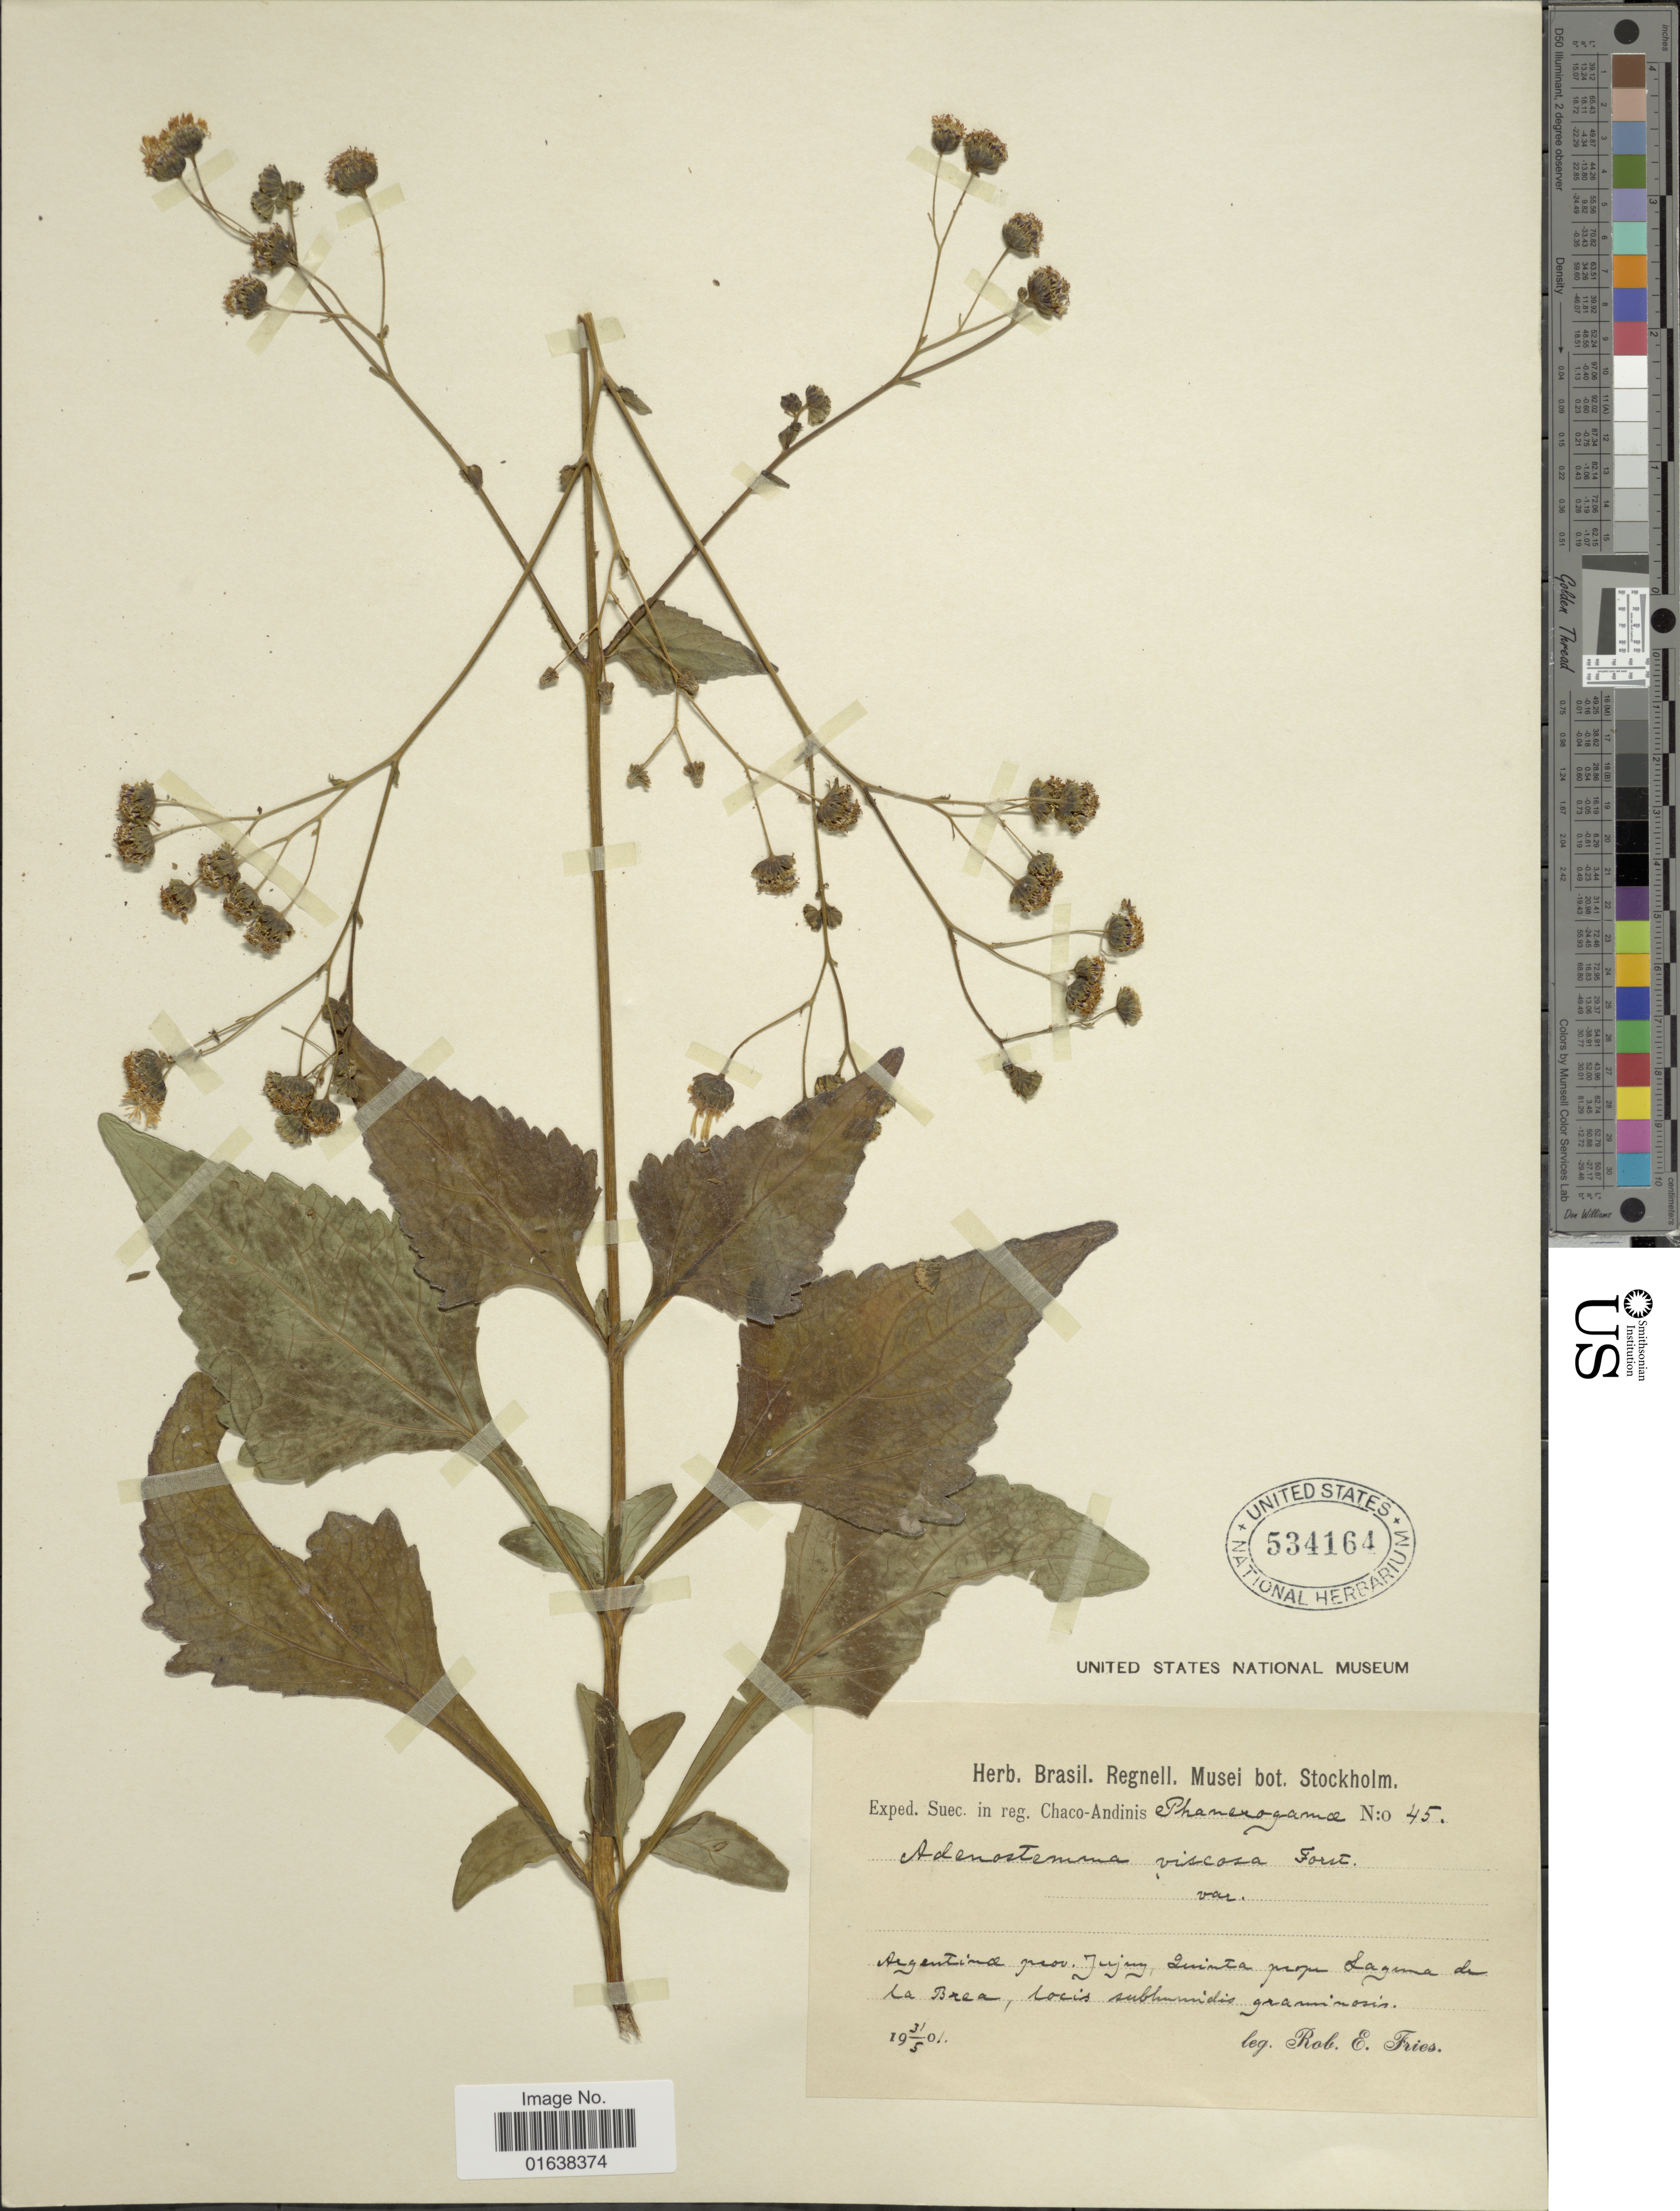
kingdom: Plantae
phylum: Tracheophyta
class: Magnoliopsida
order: Asterales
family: Asteraceae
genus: Adenostemma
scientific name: Adenostemma platyphyllum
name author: Cass.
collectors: R. E. Fries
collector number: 45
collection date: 1901-05-31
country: Argentina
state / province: Jujuy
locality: Quinta, porpe Laguna de La Brea.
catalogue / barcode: US 534164